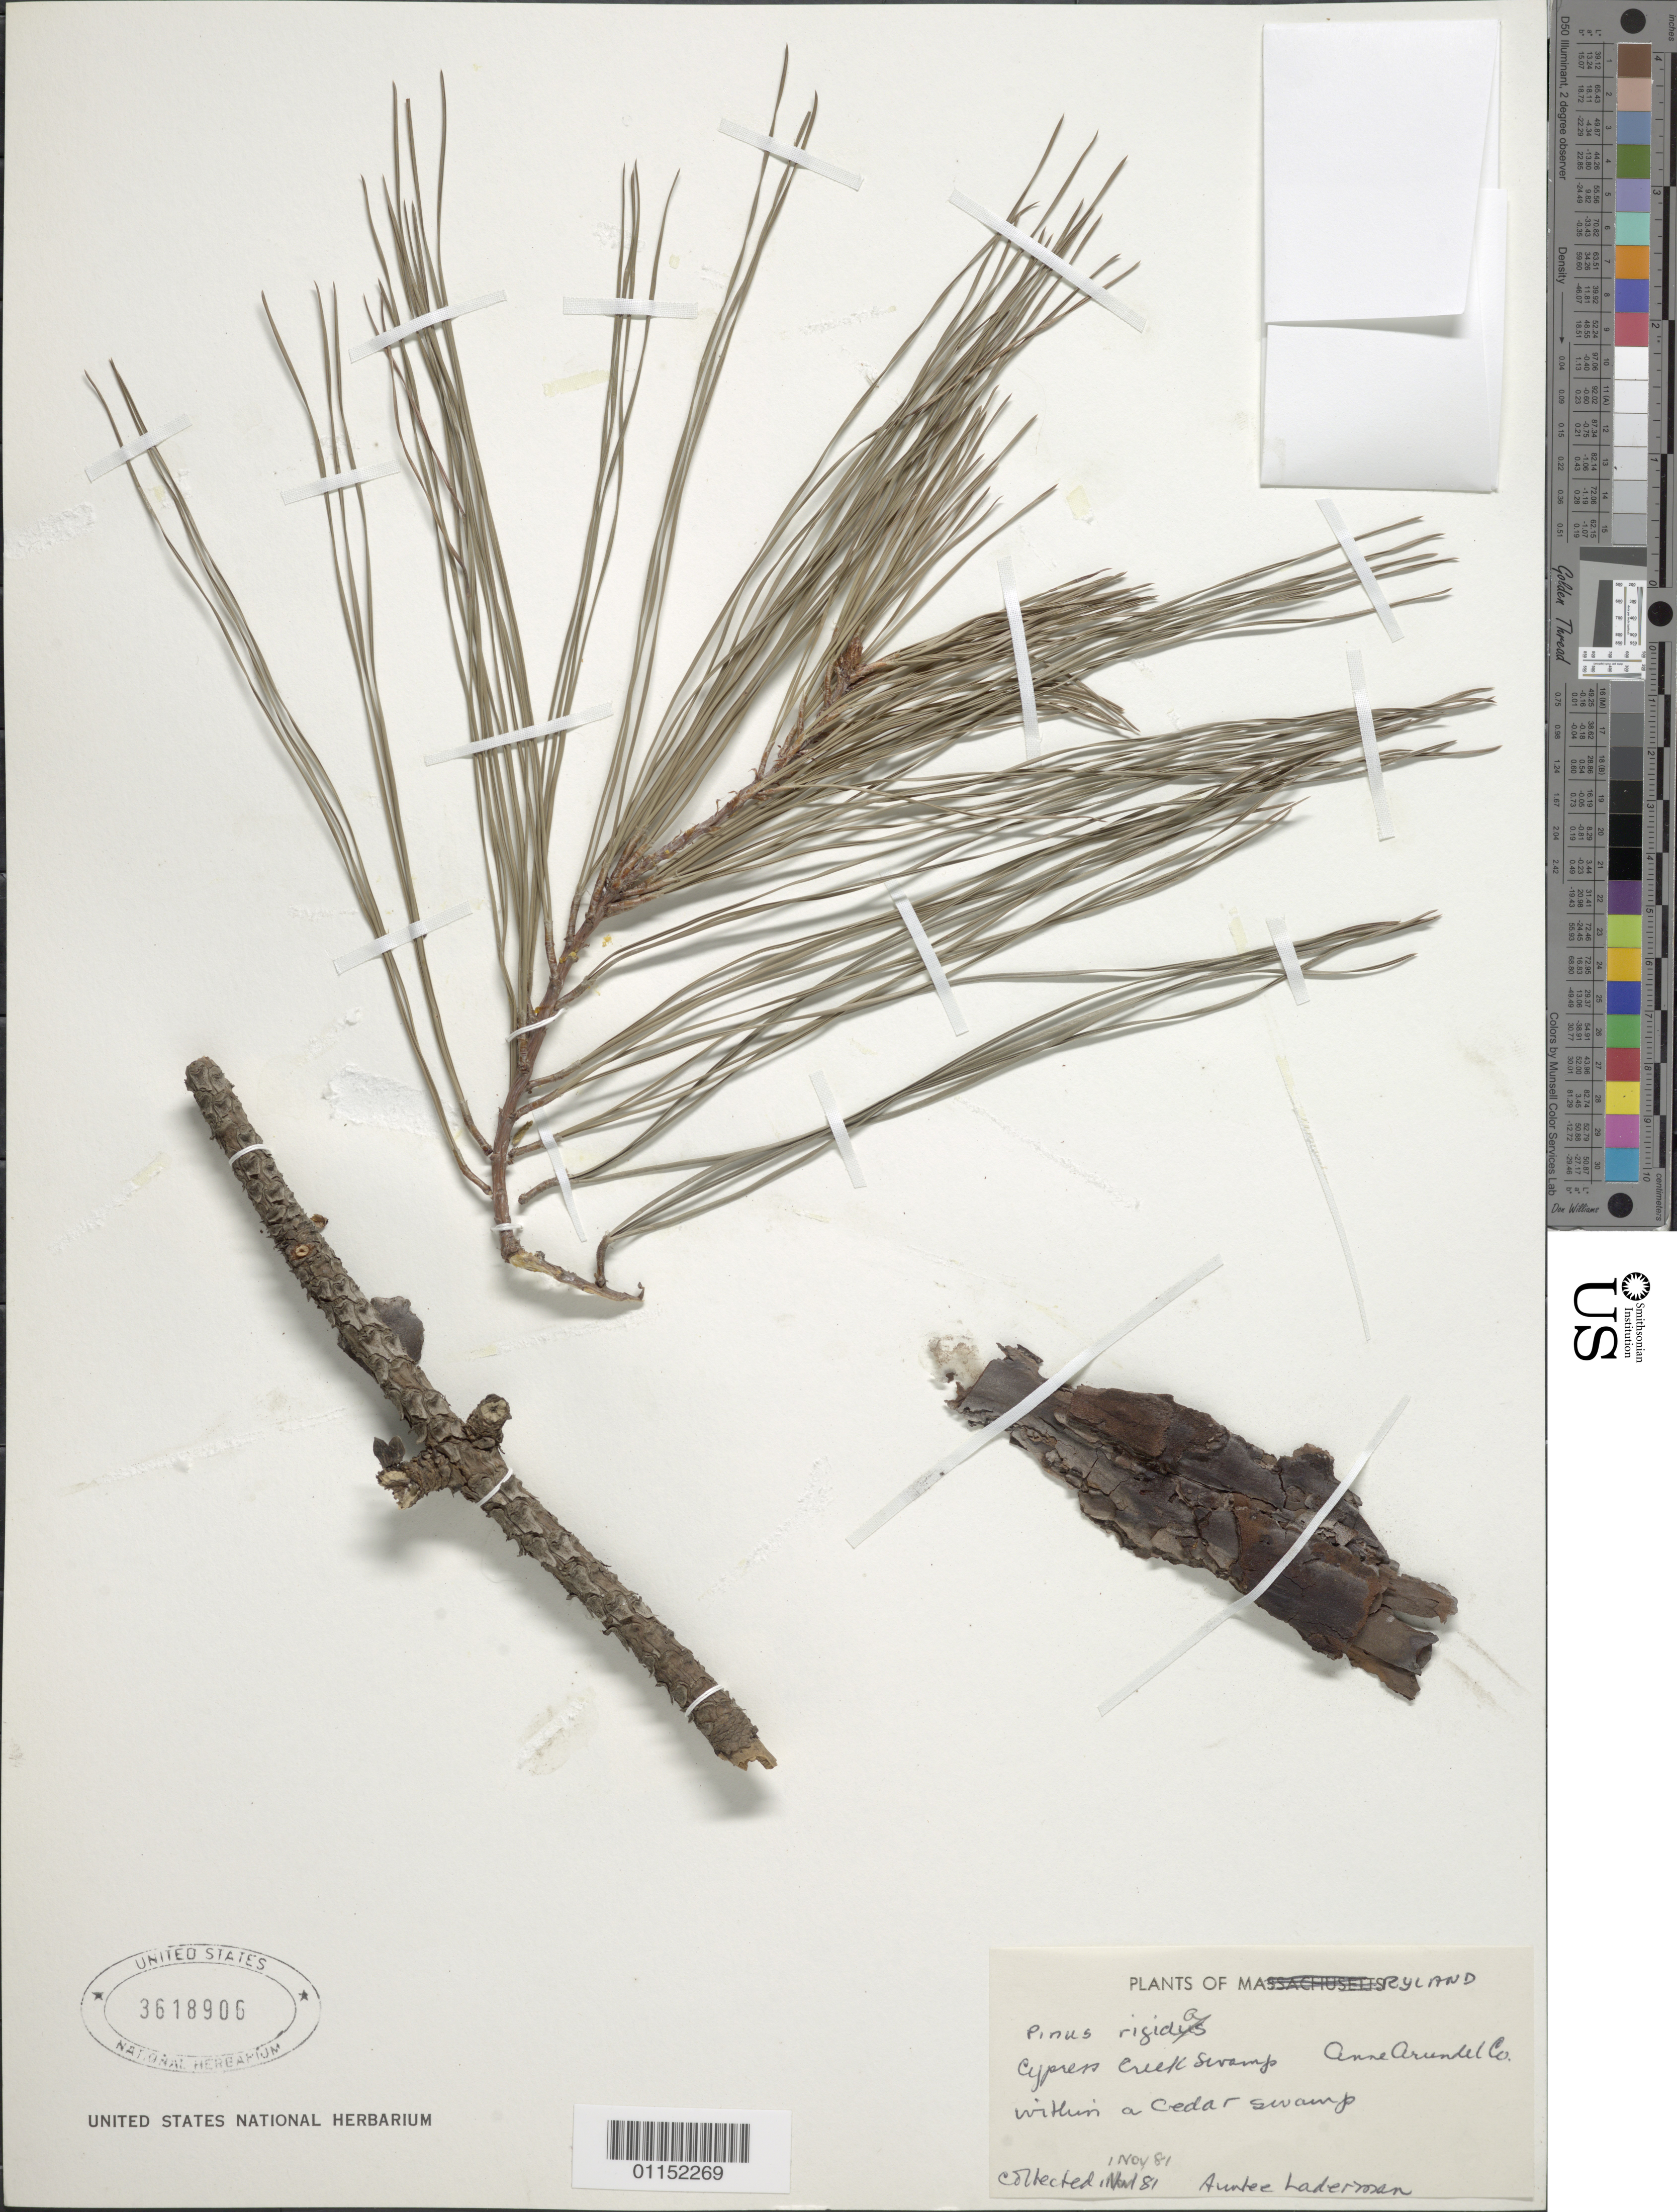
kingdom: Plantae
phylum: Tracheophyta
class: Pinopsida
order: Pinales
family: Pinaceae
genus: Pinus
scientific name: Pinus rigida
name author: Mill.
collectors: A. Laderman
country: United States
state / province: Maryland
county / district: Anne Arundel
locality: Cypreess Creek Swamp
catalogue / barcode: US 3618906